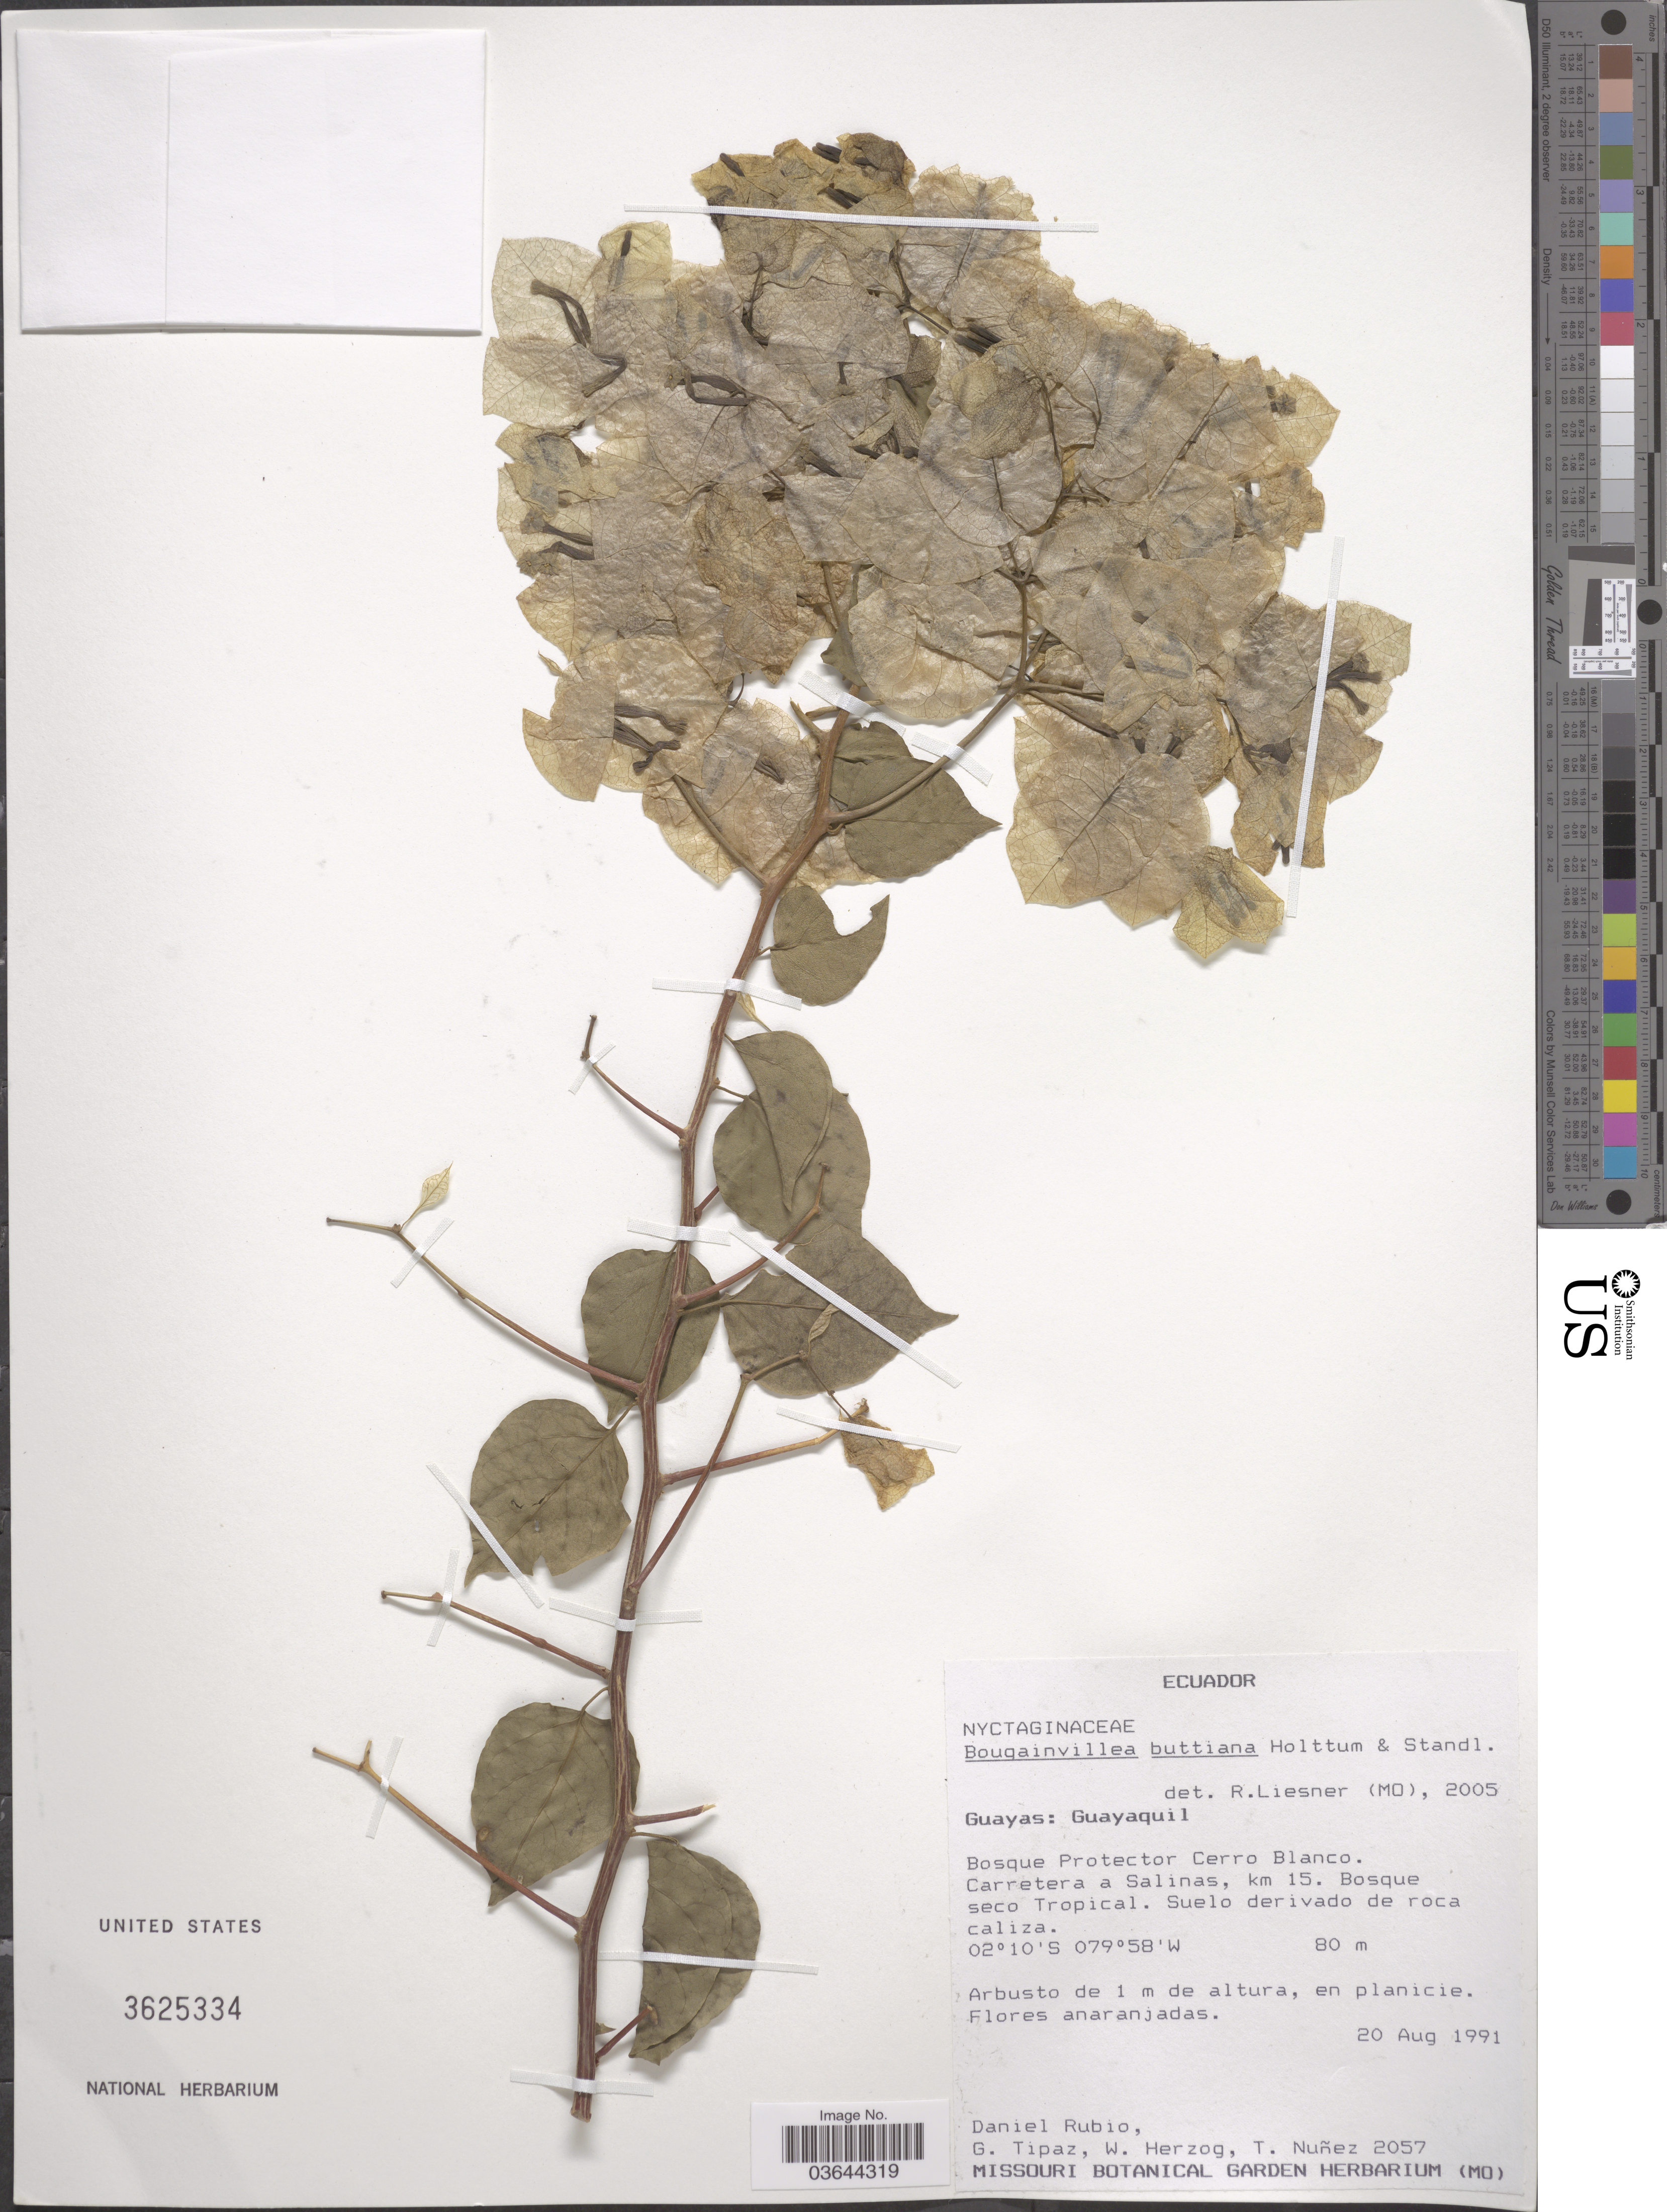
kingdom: Plantae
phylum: Tracheophyta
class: Magnoliopsida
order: Caryophyllales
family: Nyctaginaceae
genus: Bougainvillea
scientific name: Bougainvillea buttiana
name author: Holttum & Standl.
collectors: D. Rubio, G. Tipaz, W. Herzog & T. Núñez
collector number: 2057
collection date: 1991-08-20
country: Ecuador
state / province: Guayas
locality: Guayaquil. Bosque Protector Cerro Blanco. Carretera a Salinas, km 15. Bosque seco Tropical.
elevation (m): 80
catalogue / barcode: US 3625334